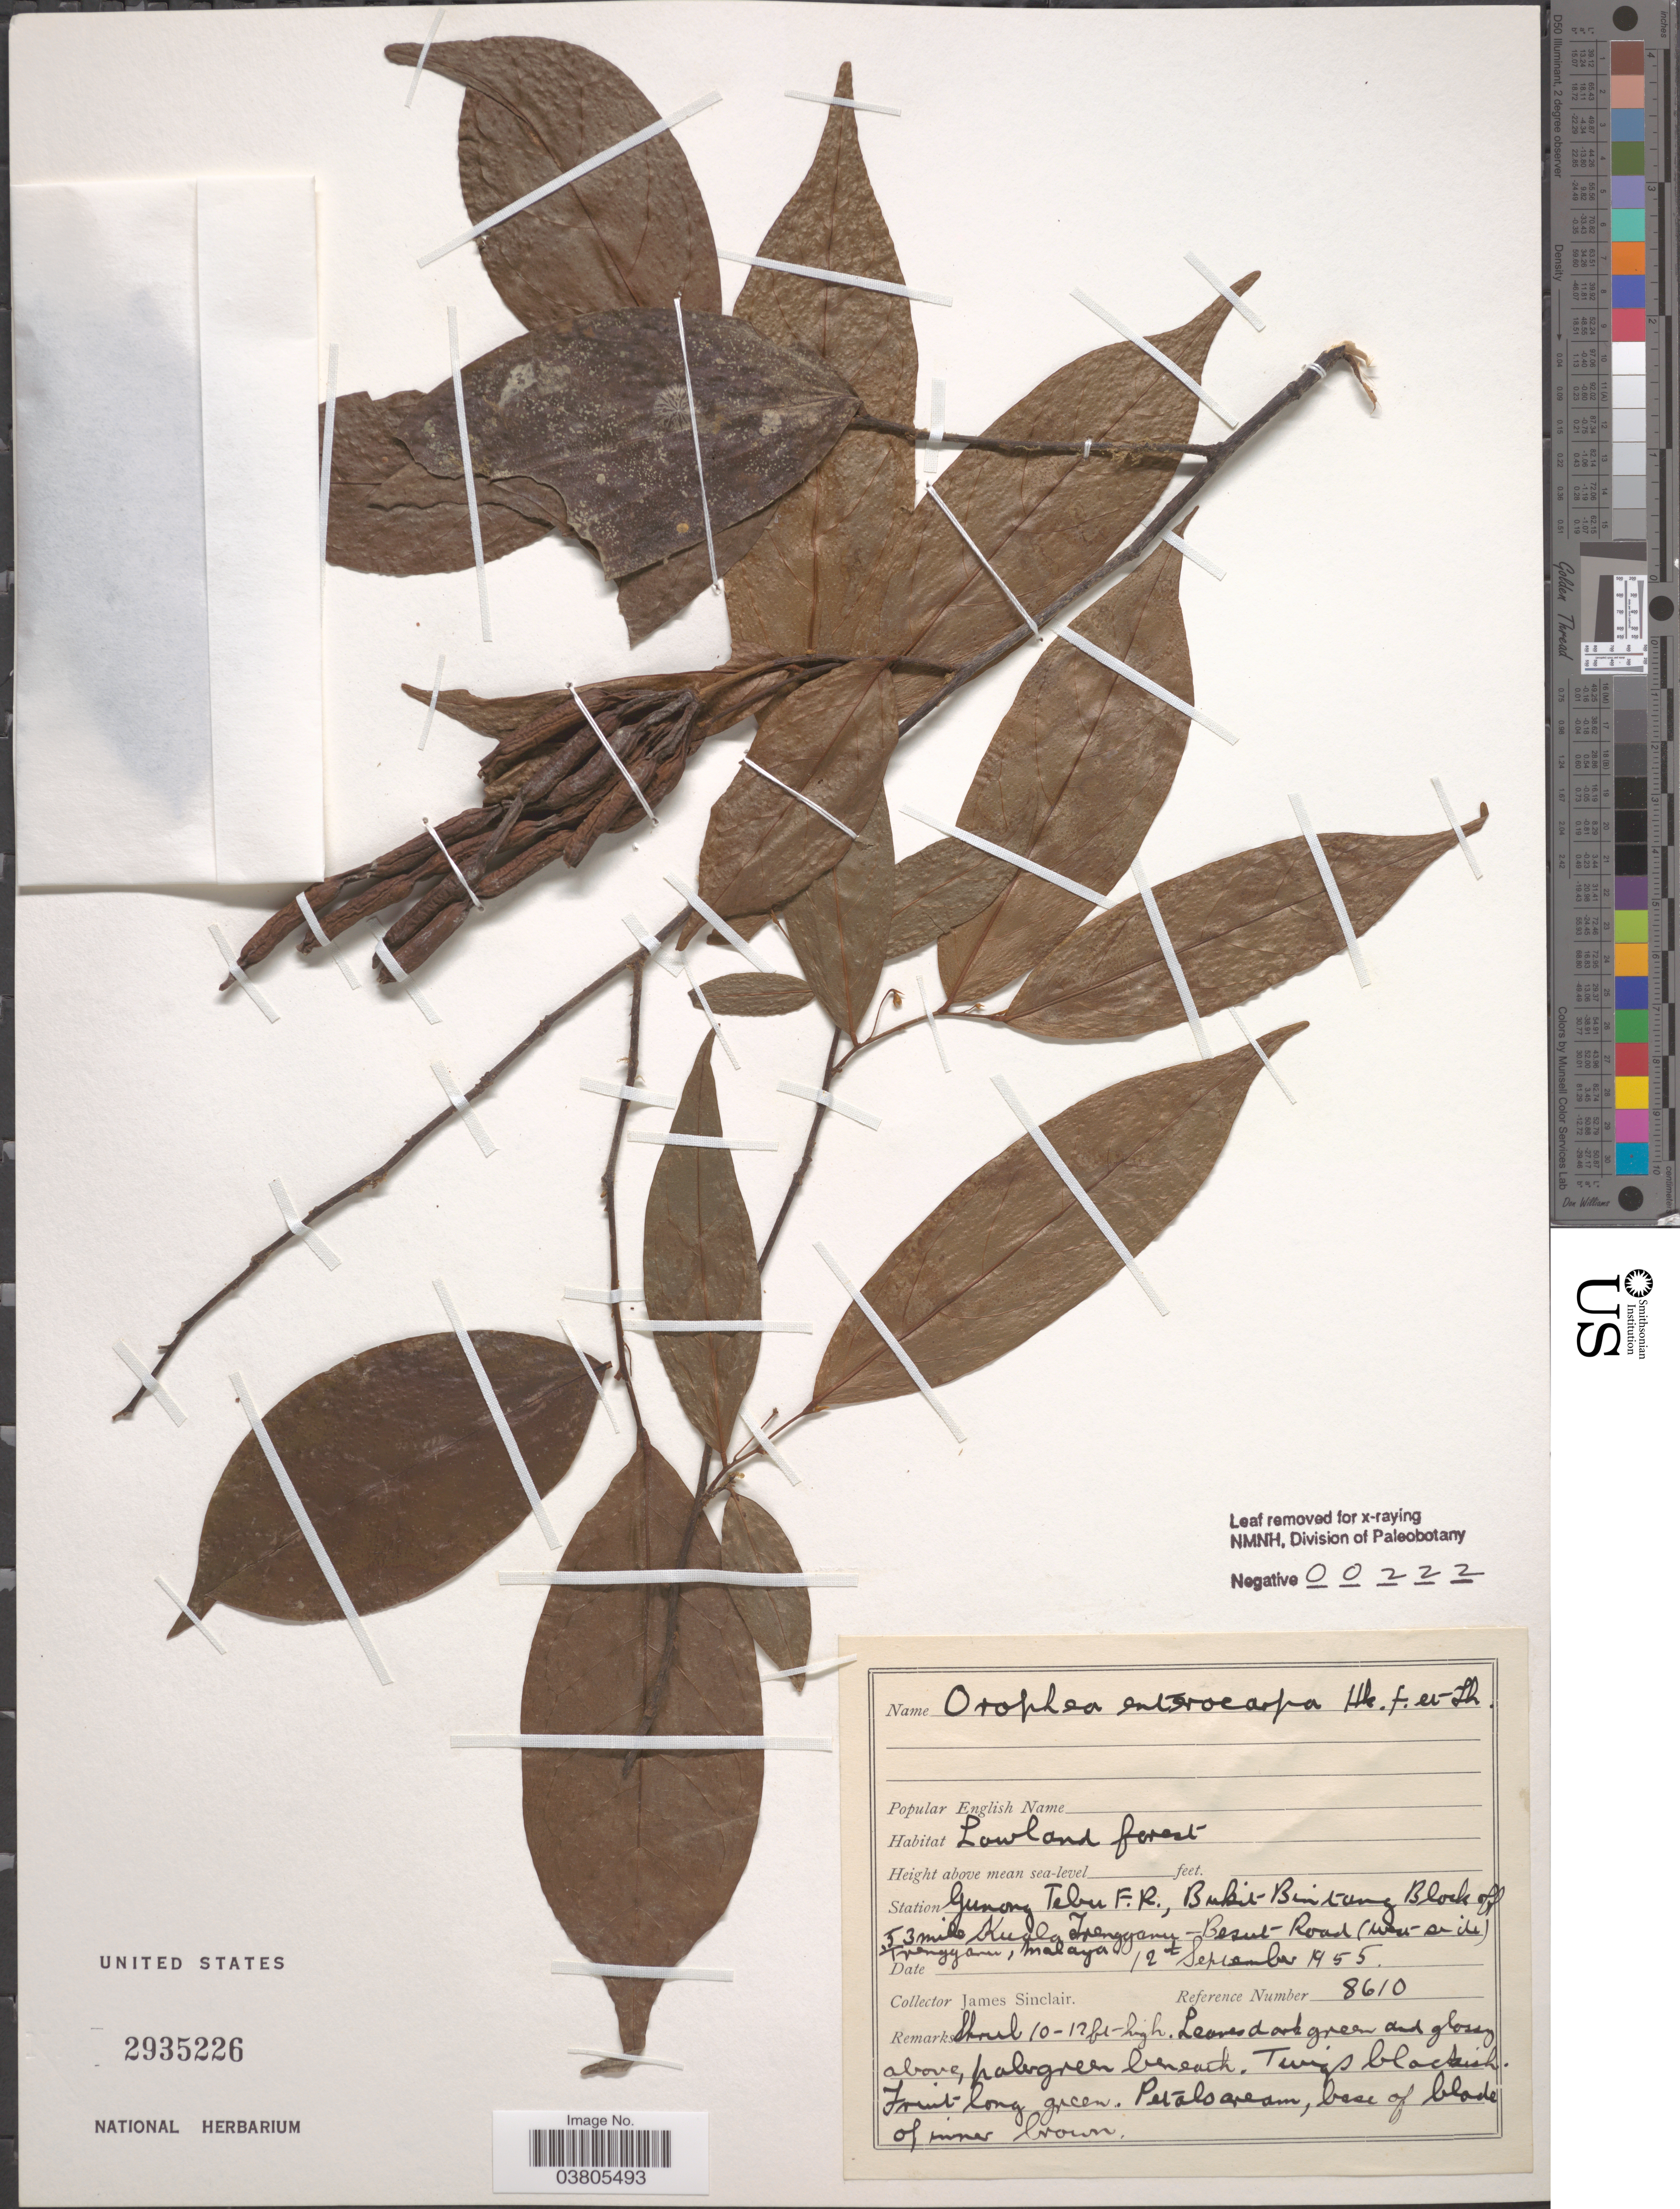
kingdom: Plantae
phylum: Tracheophyta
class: Magnoliopsida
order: Magnoliales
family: Annonaceae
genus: Orophea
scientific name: Orophea enterocarpa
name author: Maingay ex Hook. f. & Thomson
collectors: J. Sinclair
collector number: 8610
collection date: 1955-09-12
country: Malaysia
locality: Station Gunong Tebu F.R., Bukit Bintang Block off 53 mile Kuala Trengganu-Besut Road (west side) Trengganu, Malaya.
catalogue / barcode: US 2935226